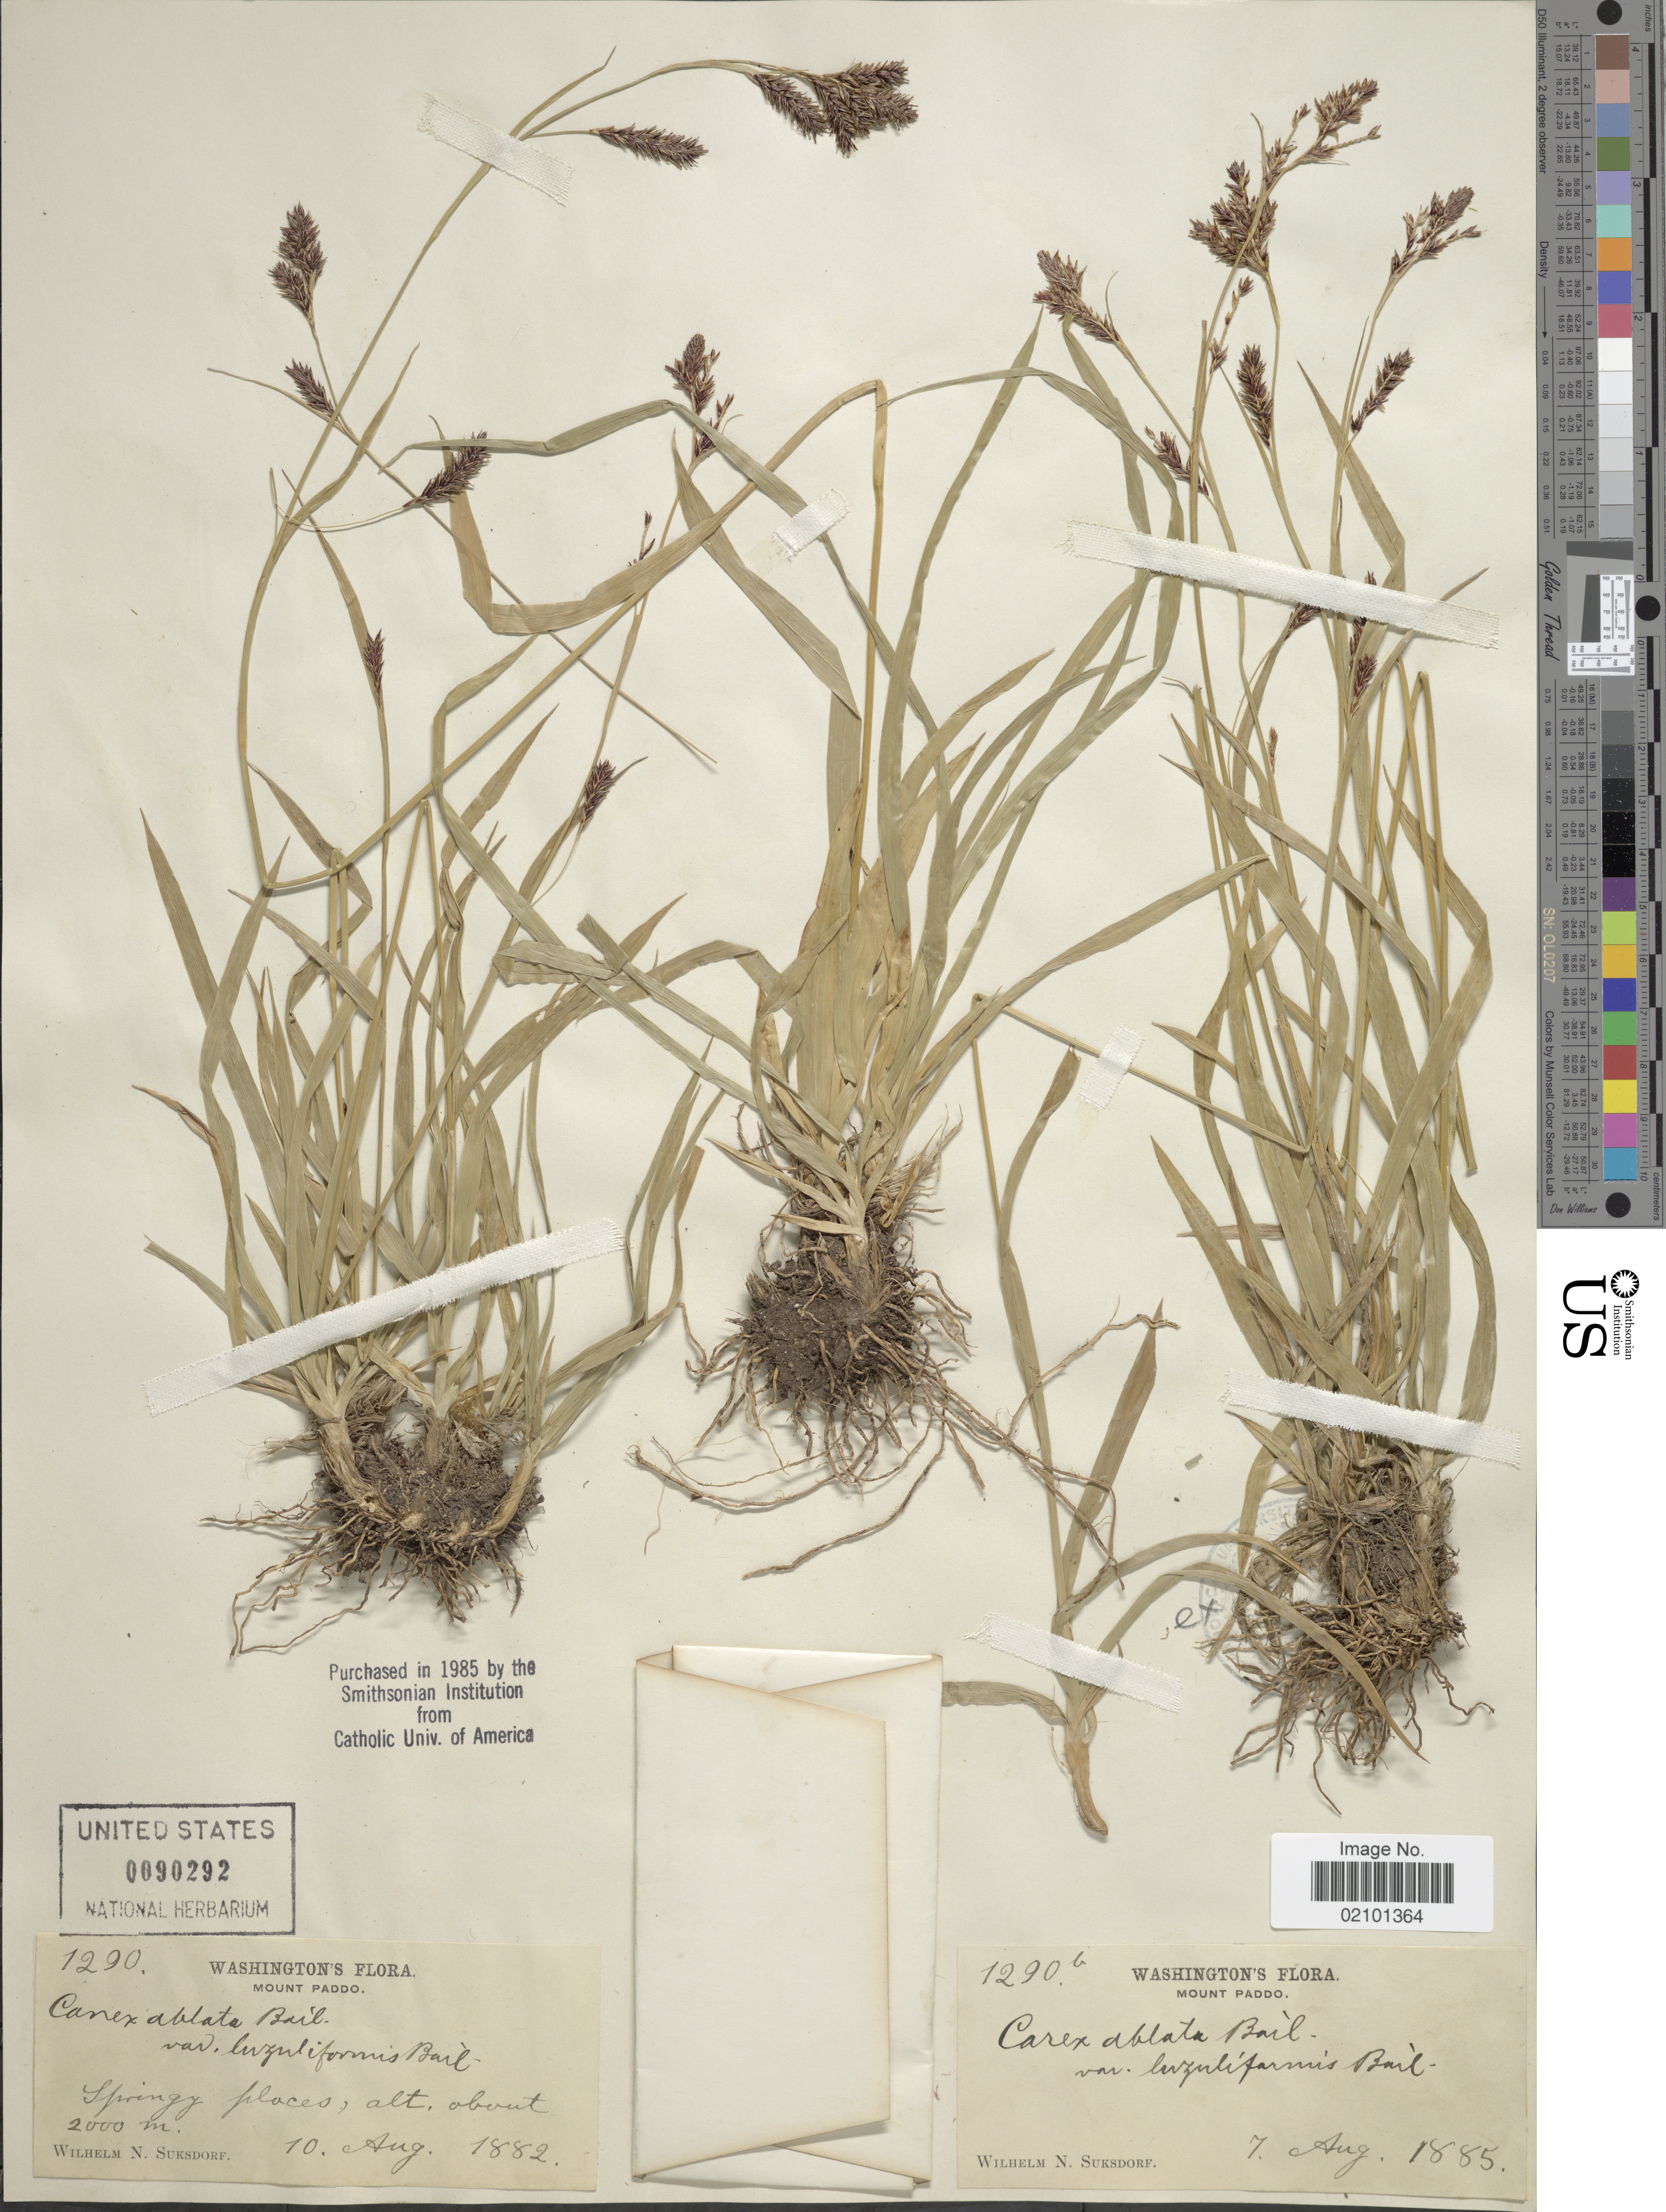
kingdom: Plantae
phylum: Tracheophyta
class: Liliopsida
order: Poales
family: Cyperaceae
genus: Carex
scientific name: Carex ablata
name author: L.H. Bailey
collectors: W. N. Suksdorf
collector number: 1290/1290b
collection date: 1882-08-10/1885-08-07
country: United States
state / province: Washington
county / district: Skamania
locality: Mount Paddo. Springy places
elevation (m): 2000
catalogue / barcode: US 90292